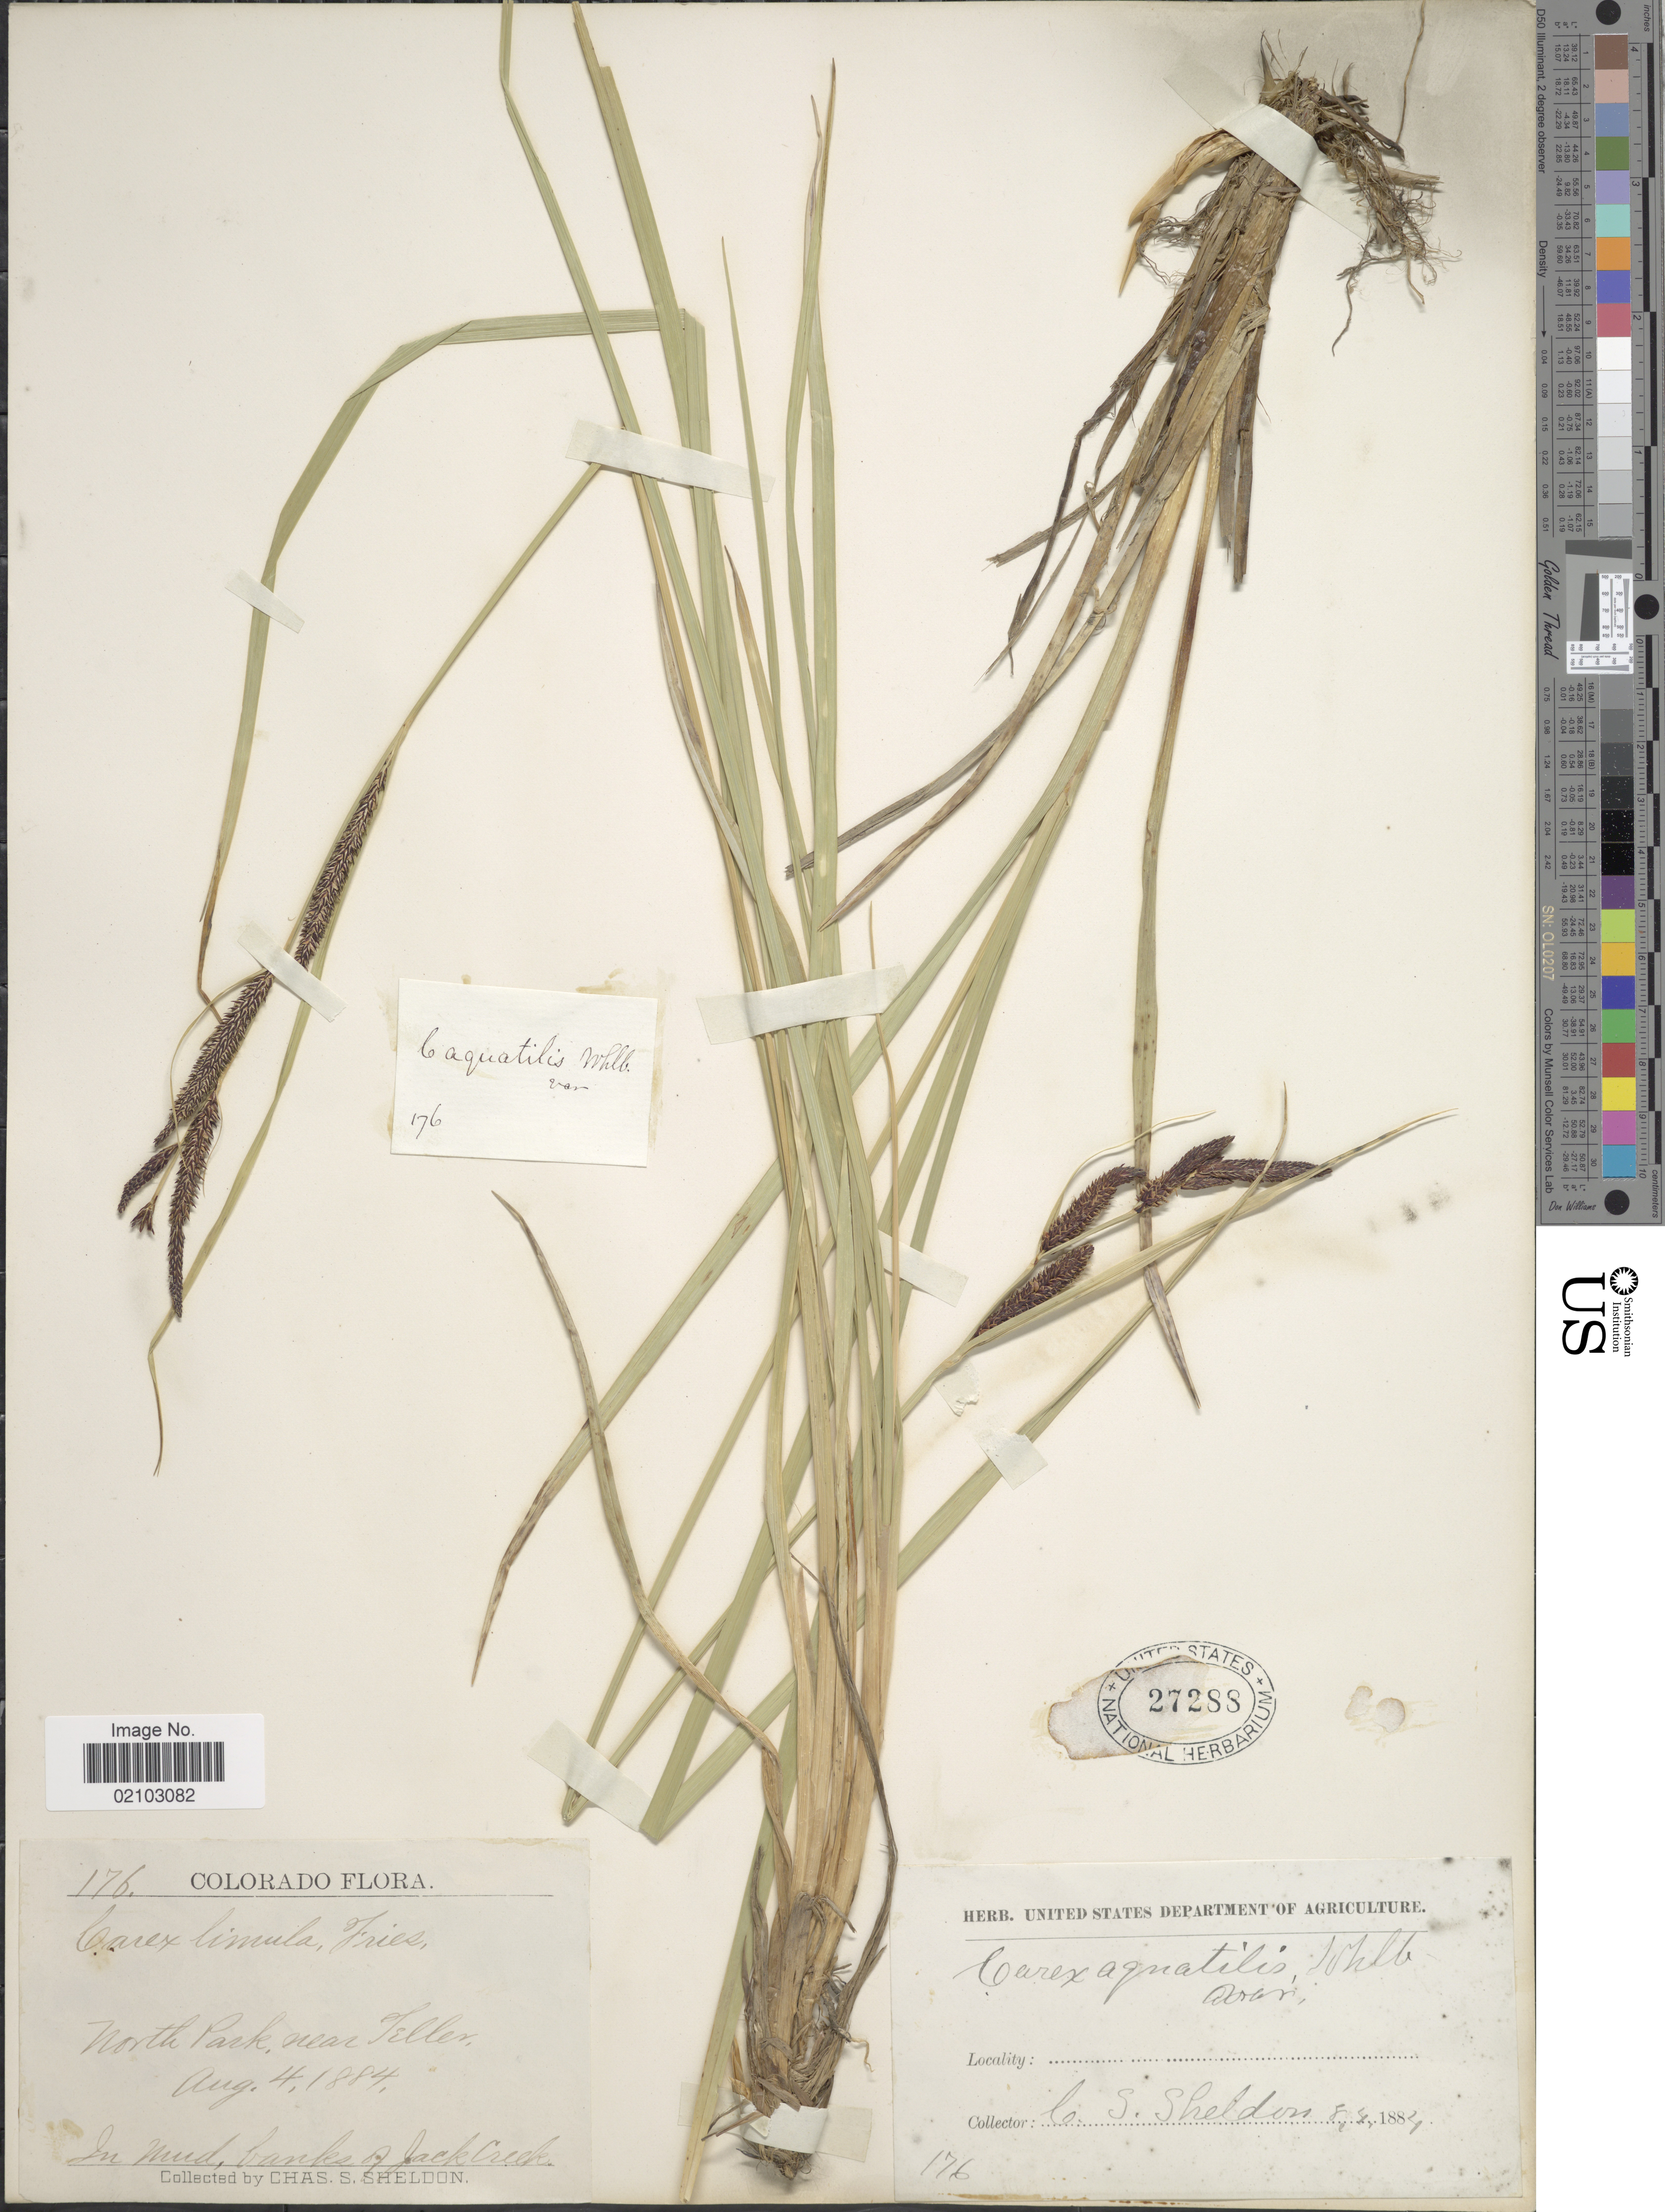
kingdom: Plantae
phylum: Tracheophyta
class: Liliopsida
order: Poales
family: Cyperaceae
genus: Carex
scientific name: Carex aquatilis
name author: Wahlenb.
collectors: C. S. Sheldon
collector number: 176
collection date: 1884-08-04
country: United States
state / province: Colorado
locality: North Park near Teller, in mud banks of Jack Creek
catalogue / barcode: US 27288